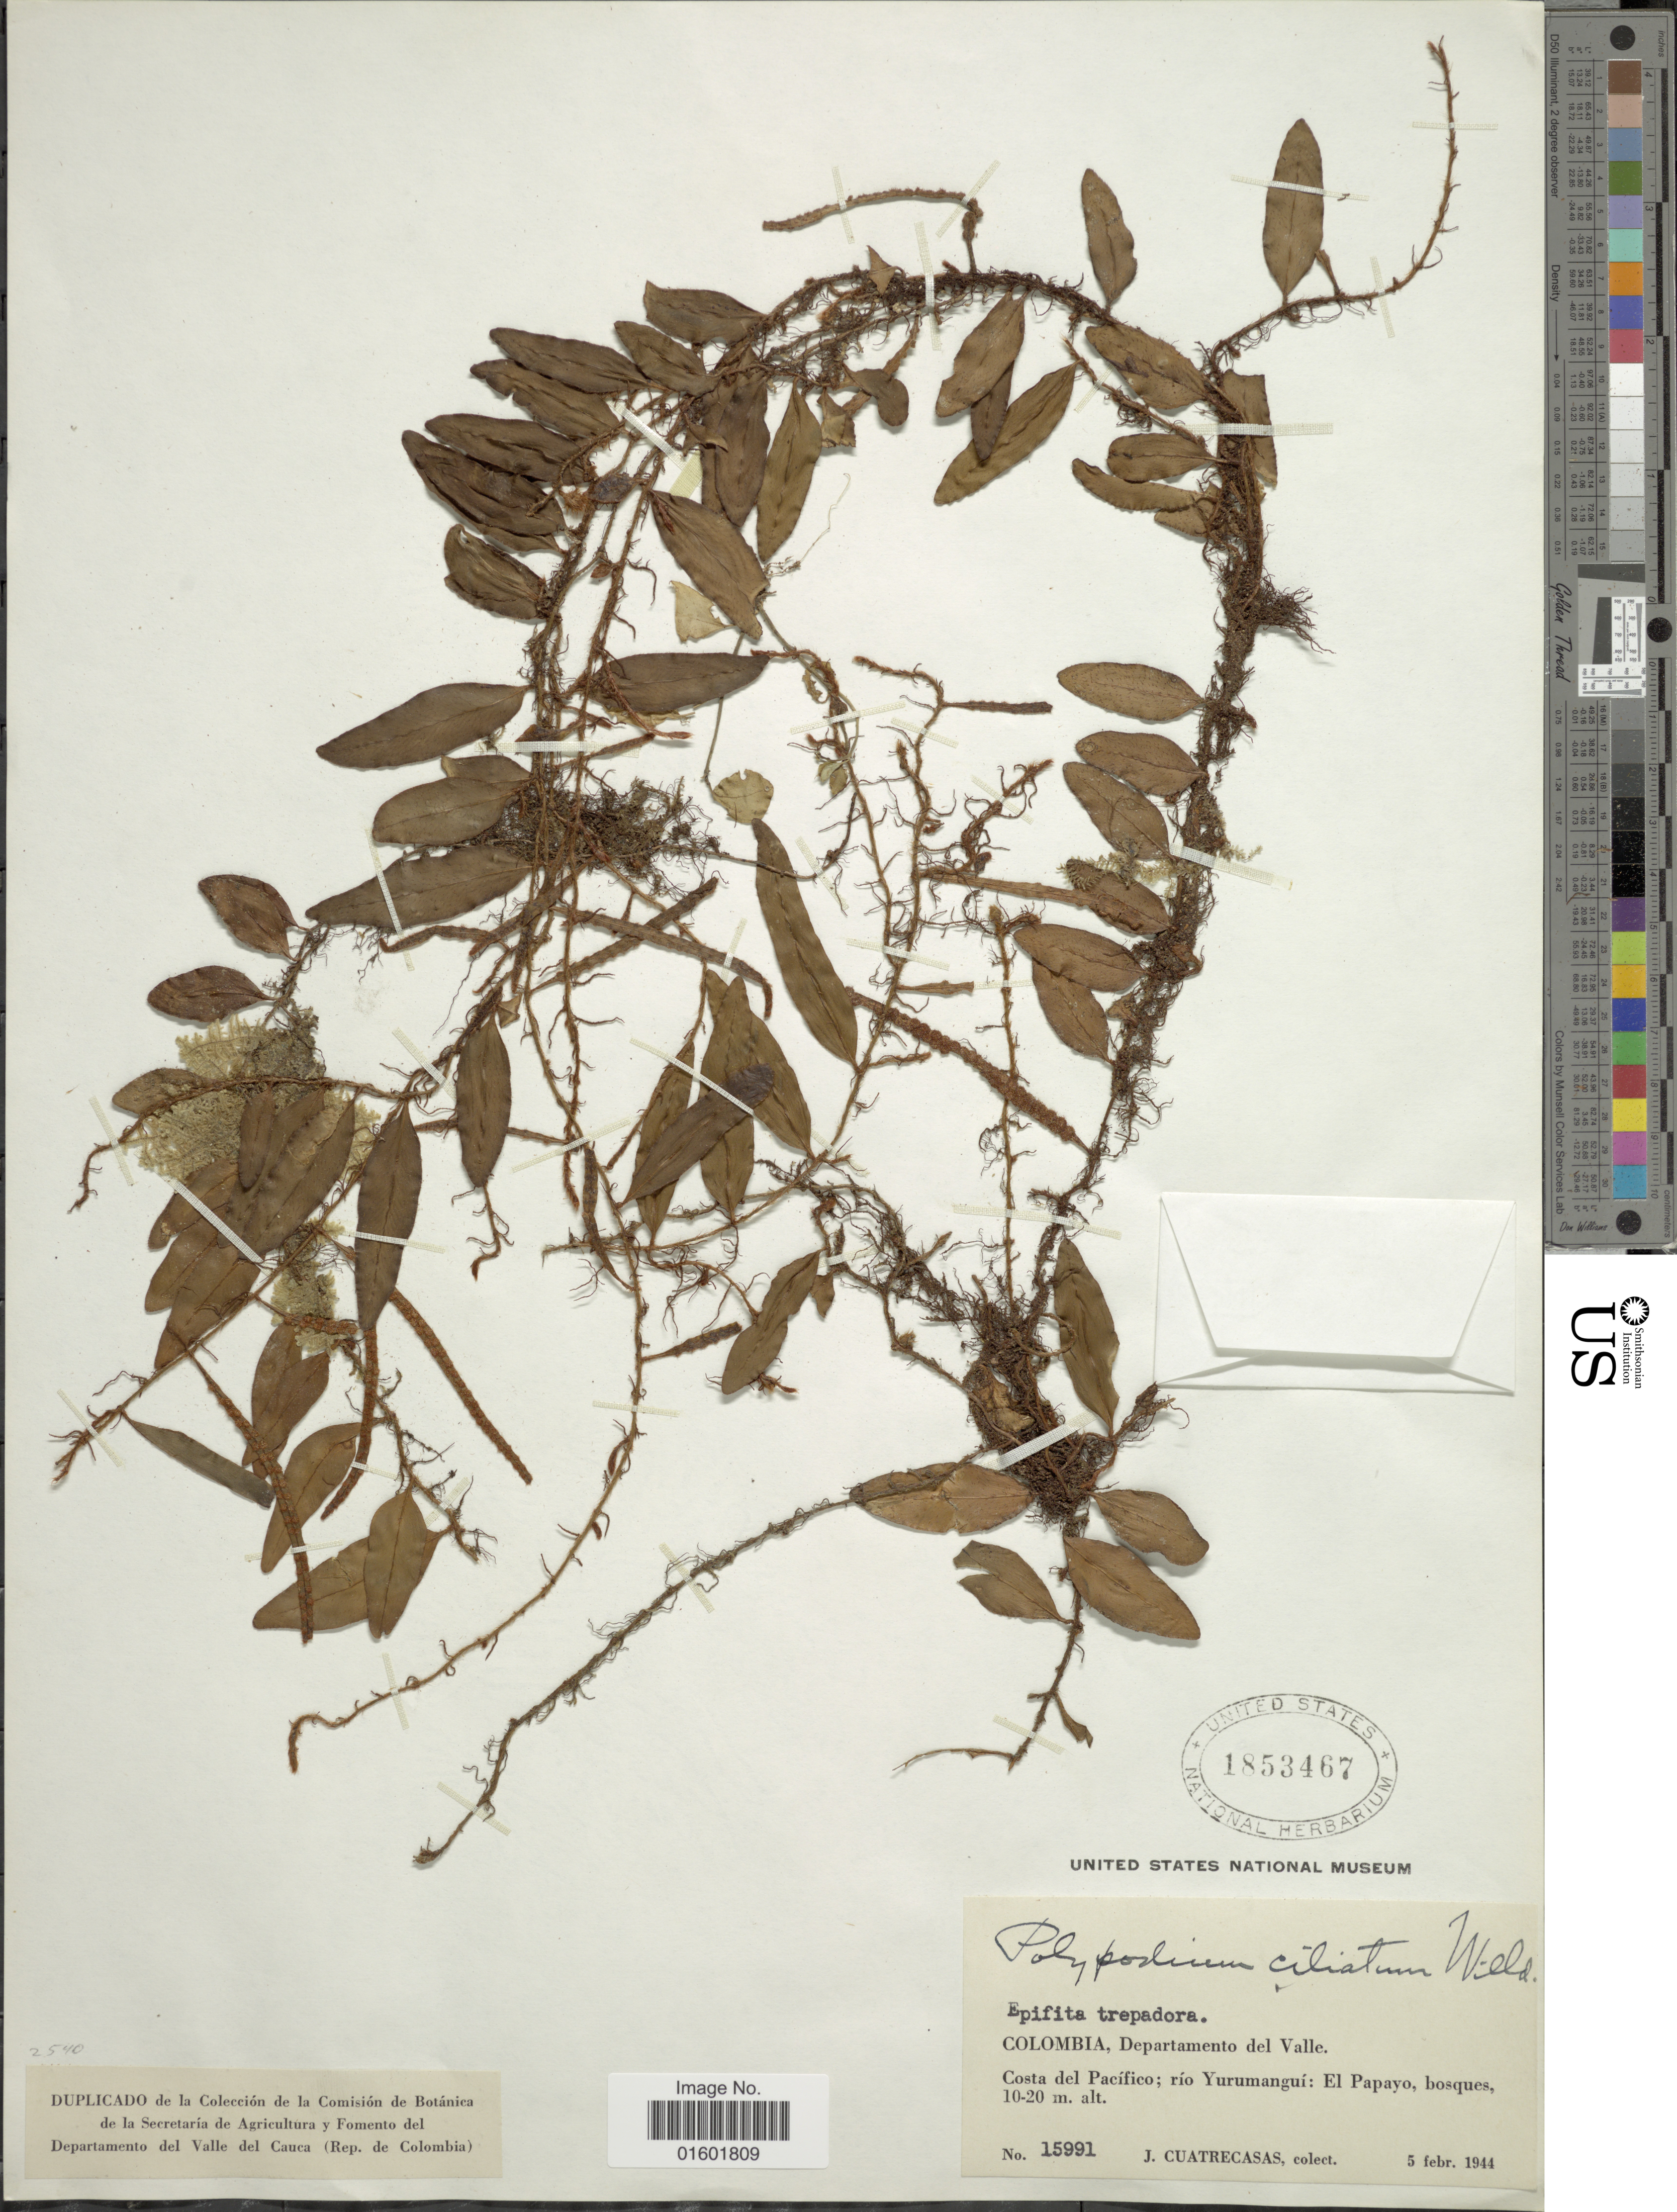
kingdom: Plantae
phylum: Tracheophyta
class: Polypodiopsida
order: Polypodiales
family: Polypodiaceae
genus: Microgramma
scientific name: Microgramma reptans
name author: (Cav.) A.R. Sm.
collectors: J. Cuatrecasas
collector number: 15991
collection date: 1944-02-05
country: Colombia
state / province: Valle del Cauca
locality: Costa del Pacifico; rio Yurumangui: El Papayo, bosques. Departamento del Valle.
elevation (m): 10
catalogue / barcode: US 1853467